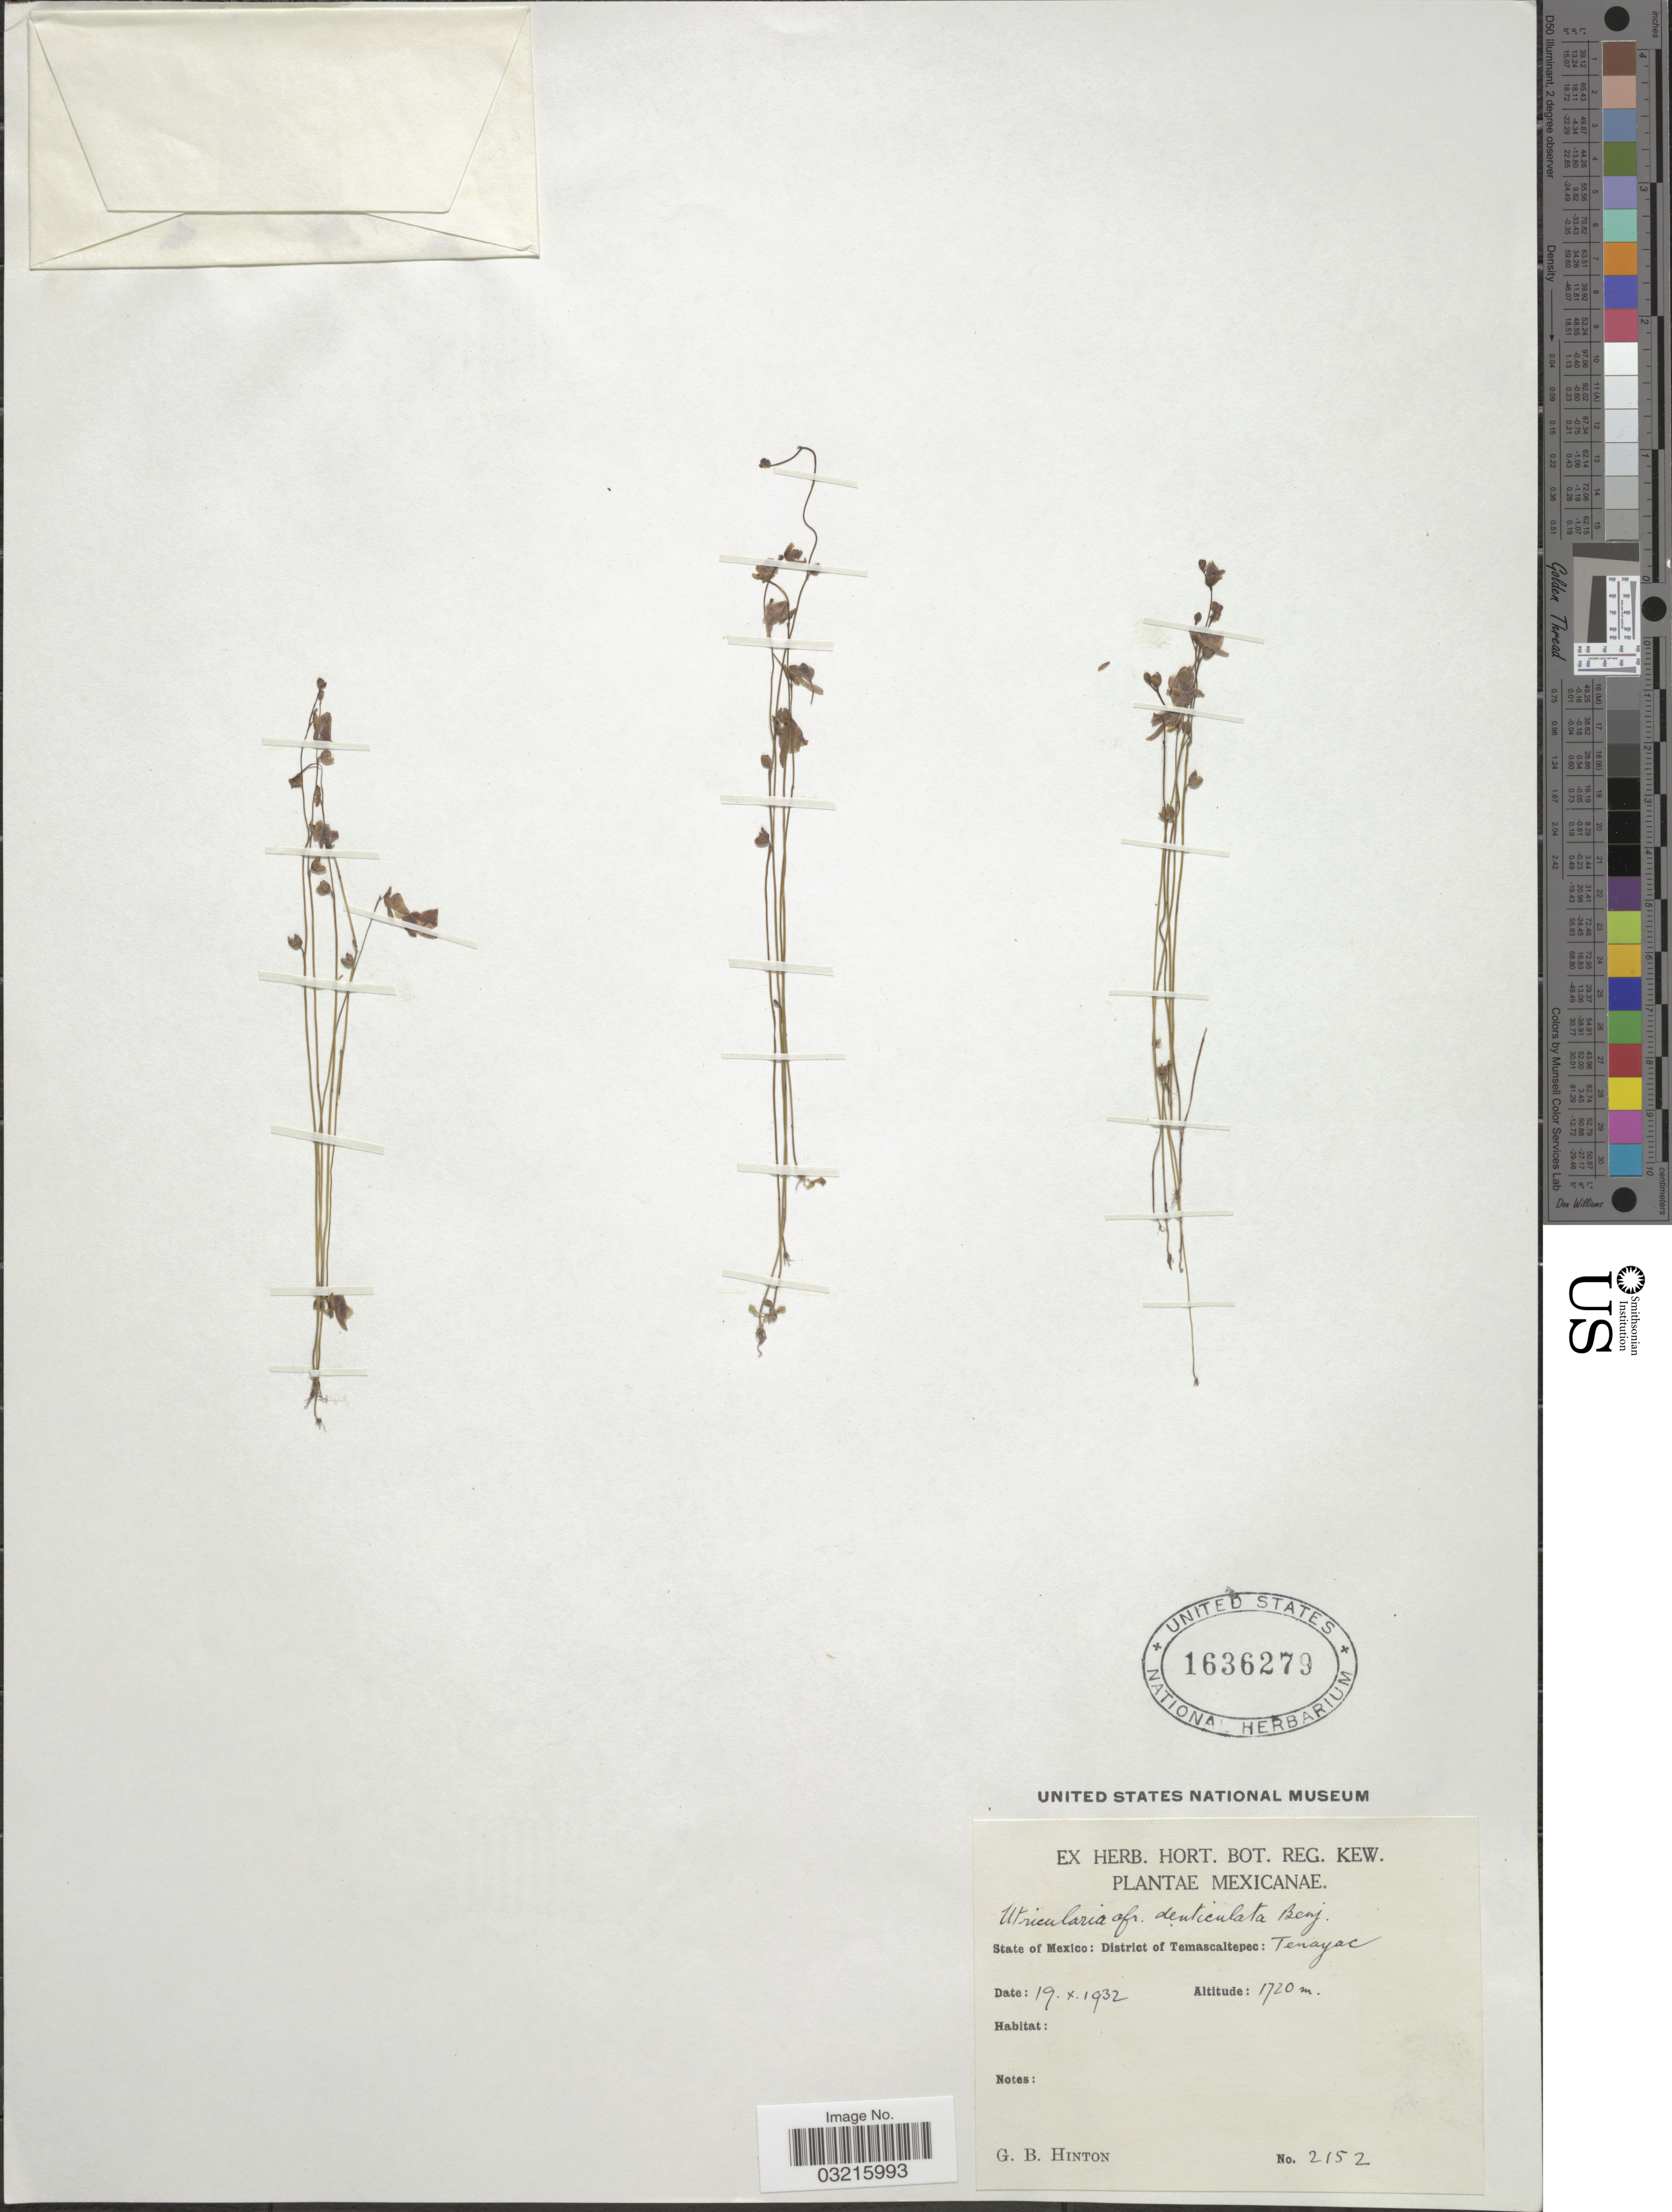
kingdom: Plantae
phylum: Tracheophyta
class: Magnoliopsida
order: Lamiales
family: Lentibulariaceae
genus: Utricularia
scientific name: Utricularia livida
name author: E. Mey.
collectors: G. B. Hinton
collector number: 2152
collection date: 1932-10-19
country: Mexico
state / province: México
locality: District of Temascaltepec: Temayac.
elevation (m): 1720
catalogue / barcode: US 1636279